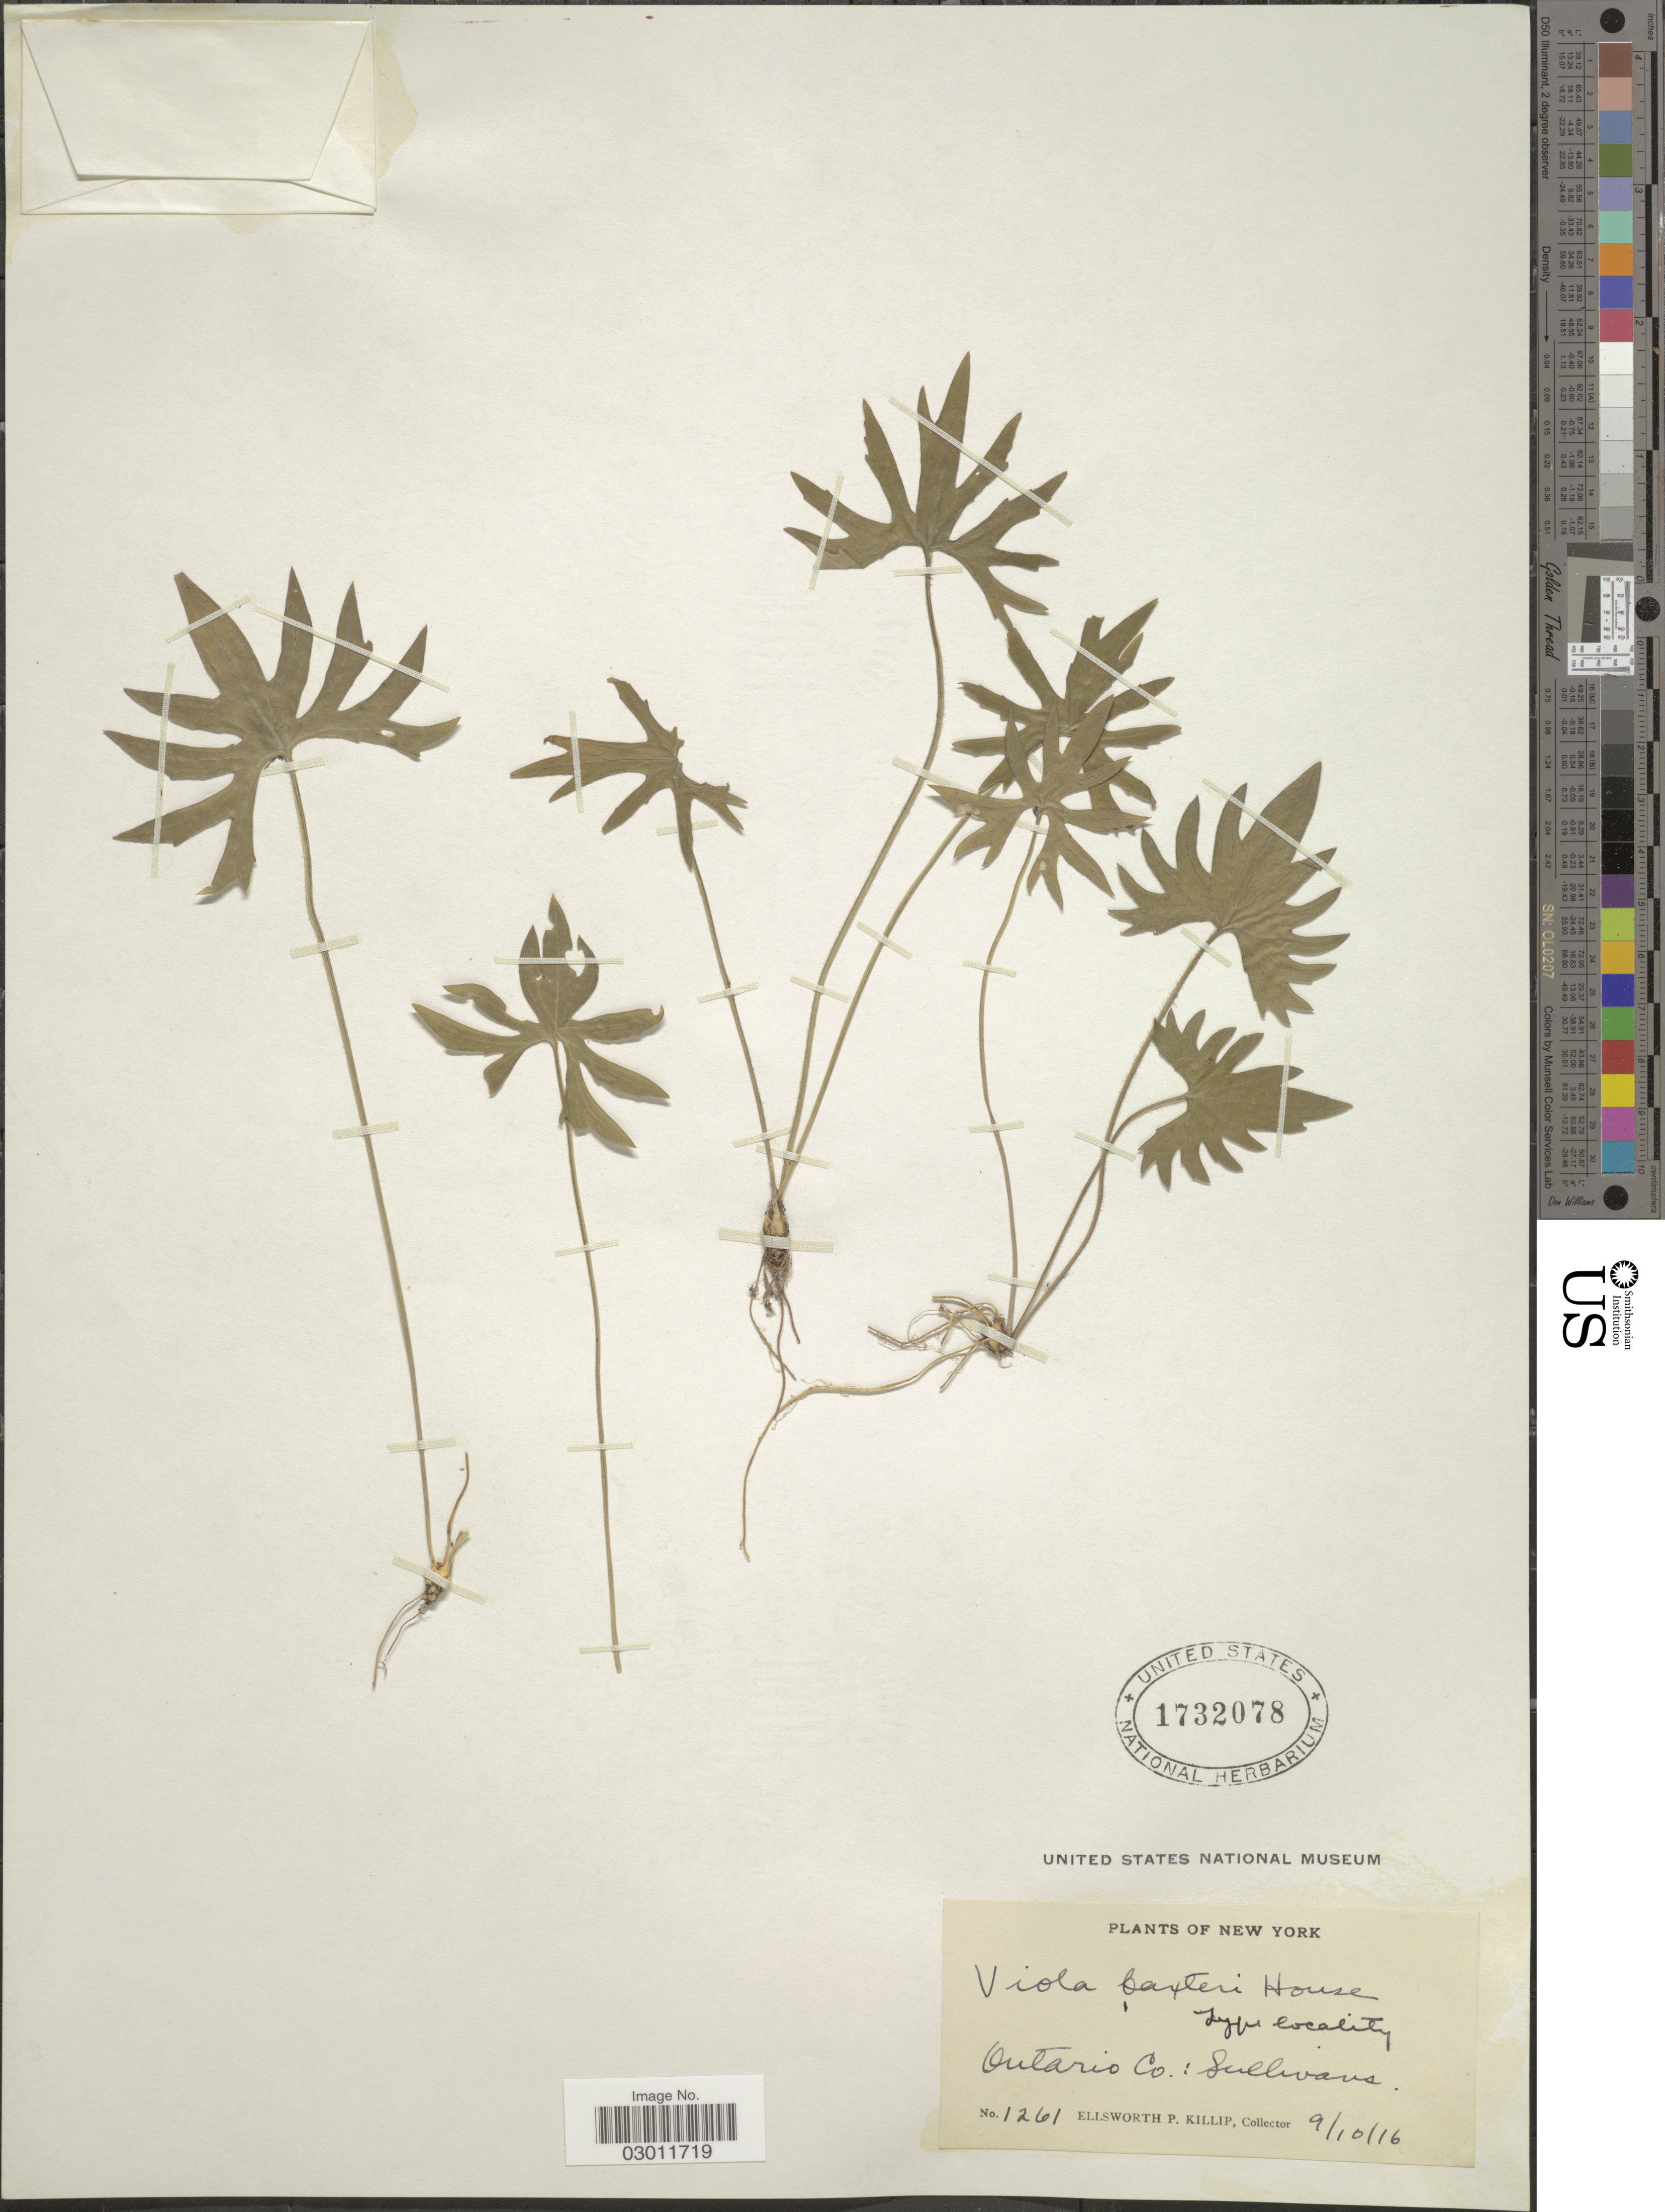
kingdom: Plantae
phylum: Tracheophyta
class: Magnoliopsida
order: Malpighiales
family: Violaceae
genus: Viola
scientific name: Viola baxteri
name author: House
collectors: E. P. Killip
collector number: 1261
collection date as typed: Transcribed d/m/y: 10/9/16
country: United States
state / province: New York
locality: Ontario Co.: Sullivans.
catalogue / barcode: US 1732078